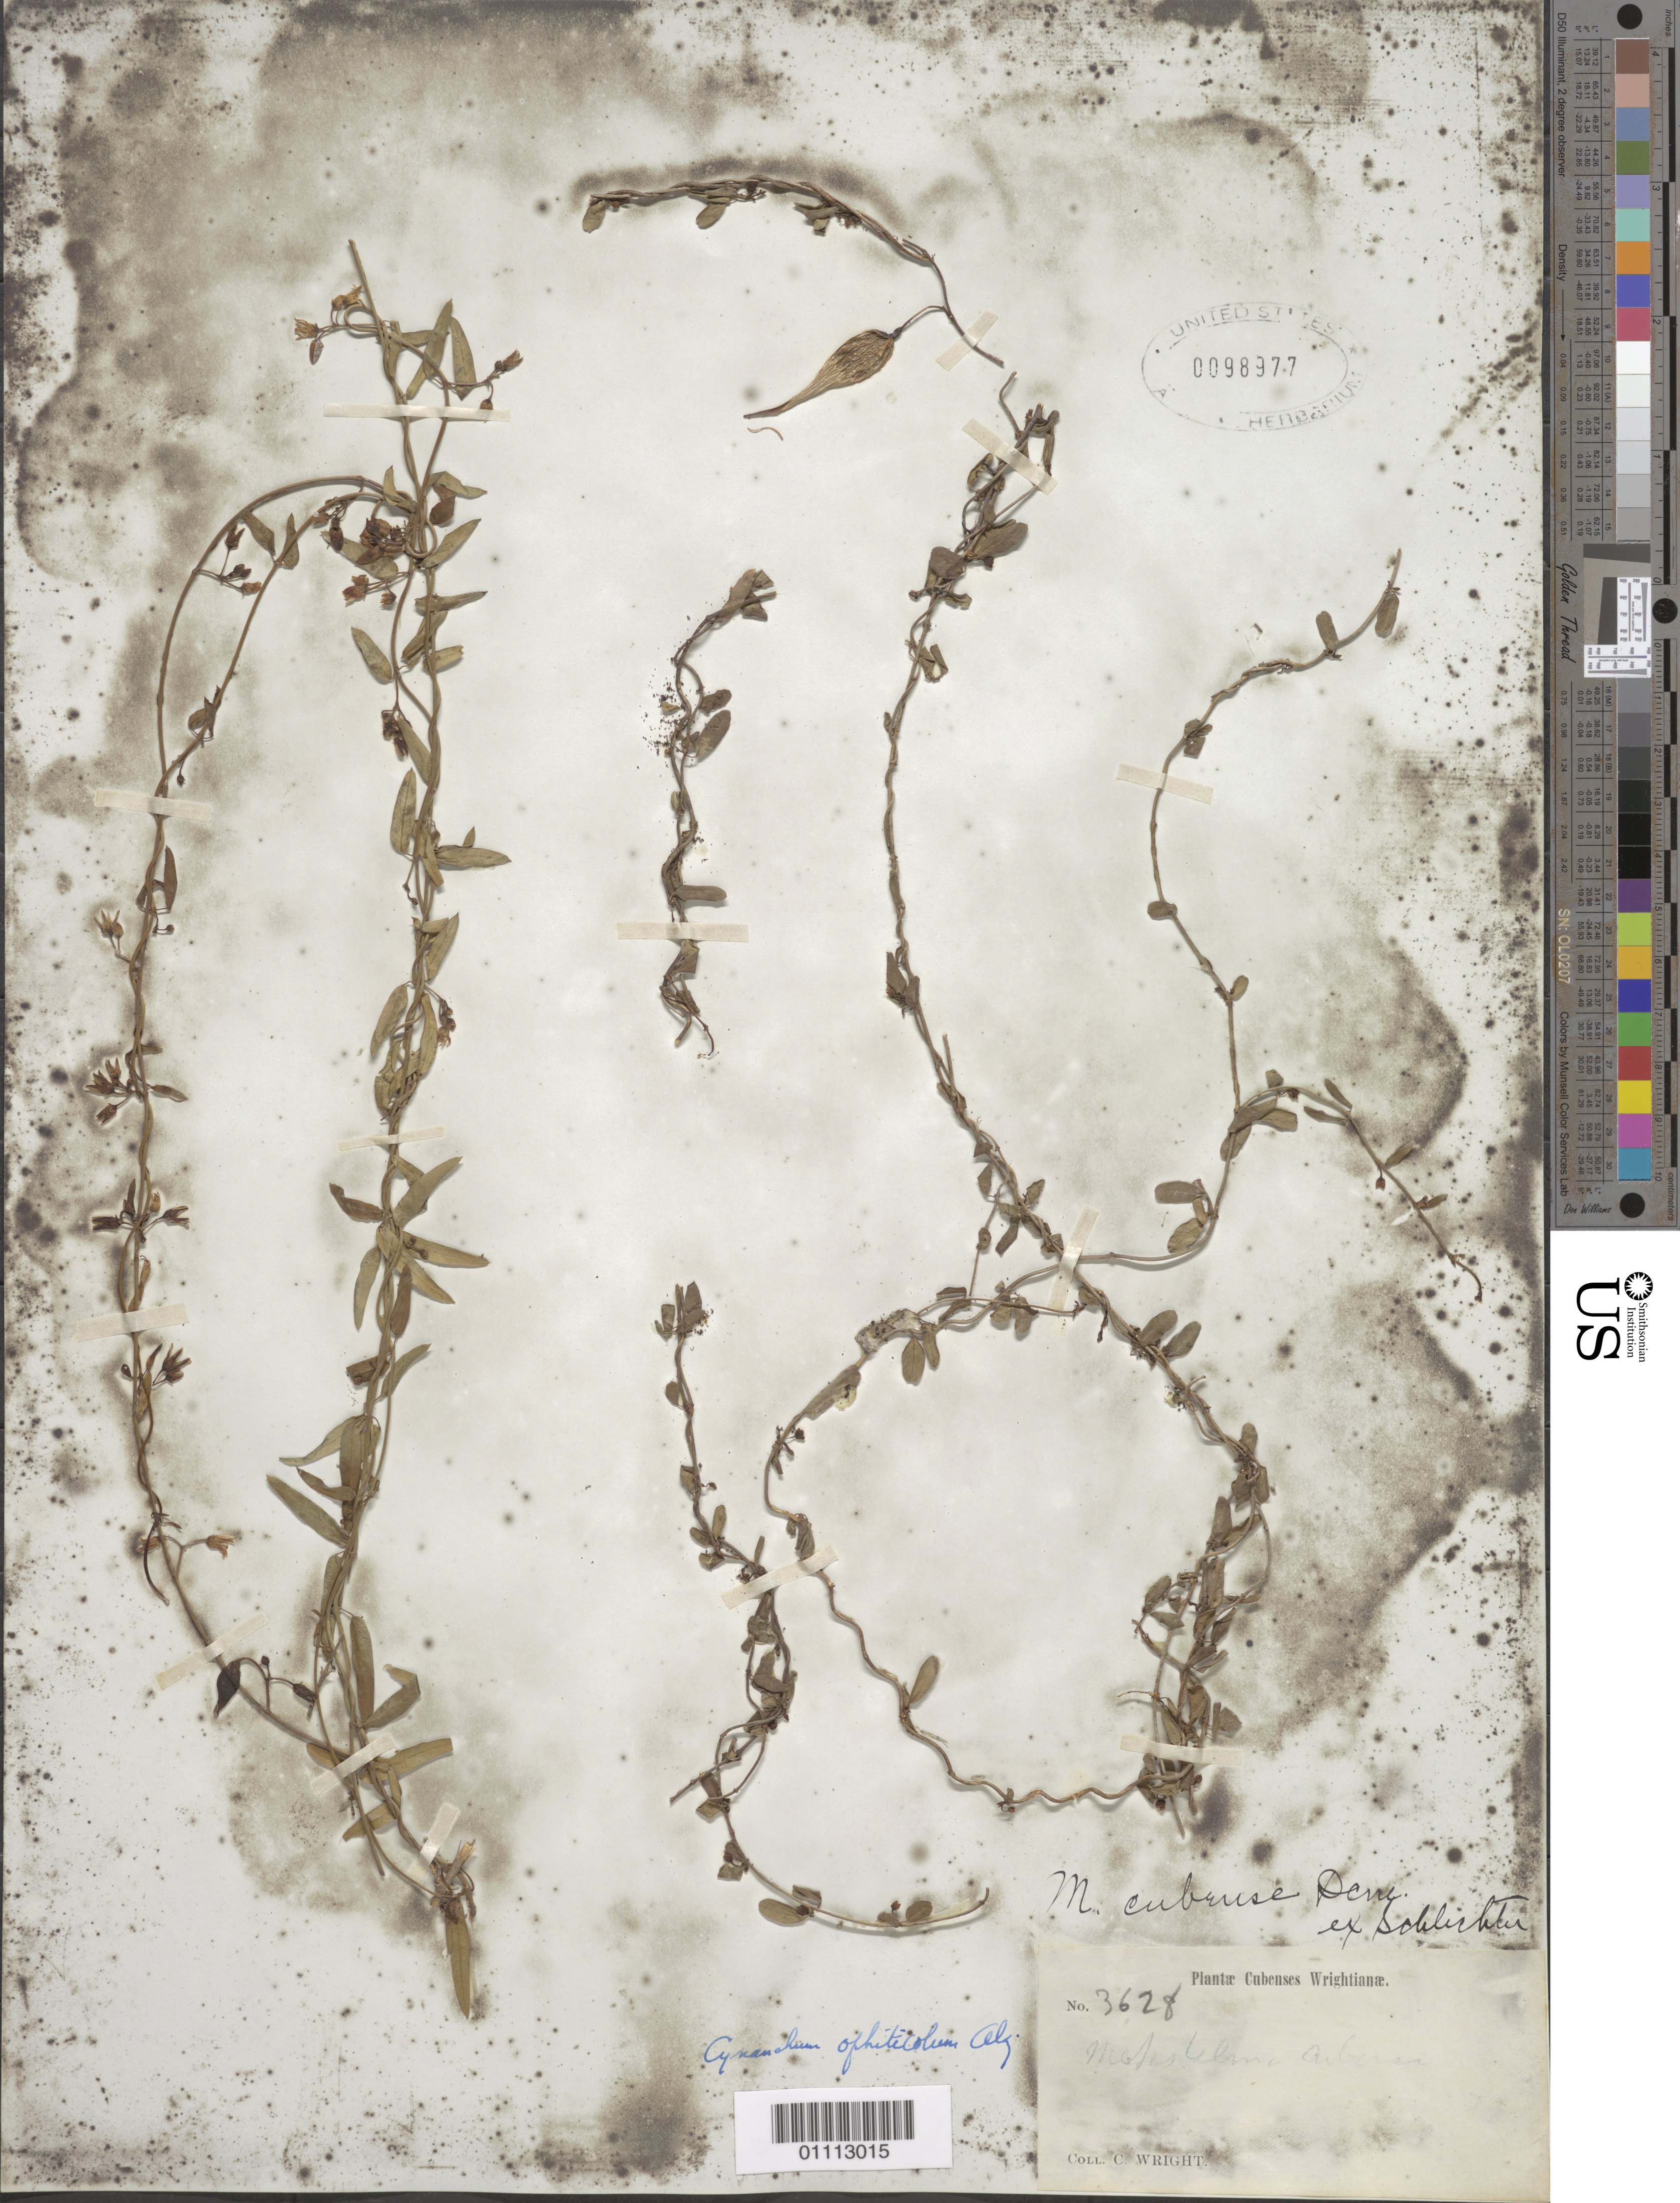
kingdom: Plantae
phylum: Tracheophyta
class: Magnoliopsida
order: Gentianales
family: Apocynaceae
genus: Cynanchum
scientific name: Cynanchum ophiticola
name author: Alain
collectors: C. Wright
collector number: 3628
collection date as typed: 1800 to 1899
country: Cuba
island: Cuba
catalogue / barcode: US 98977